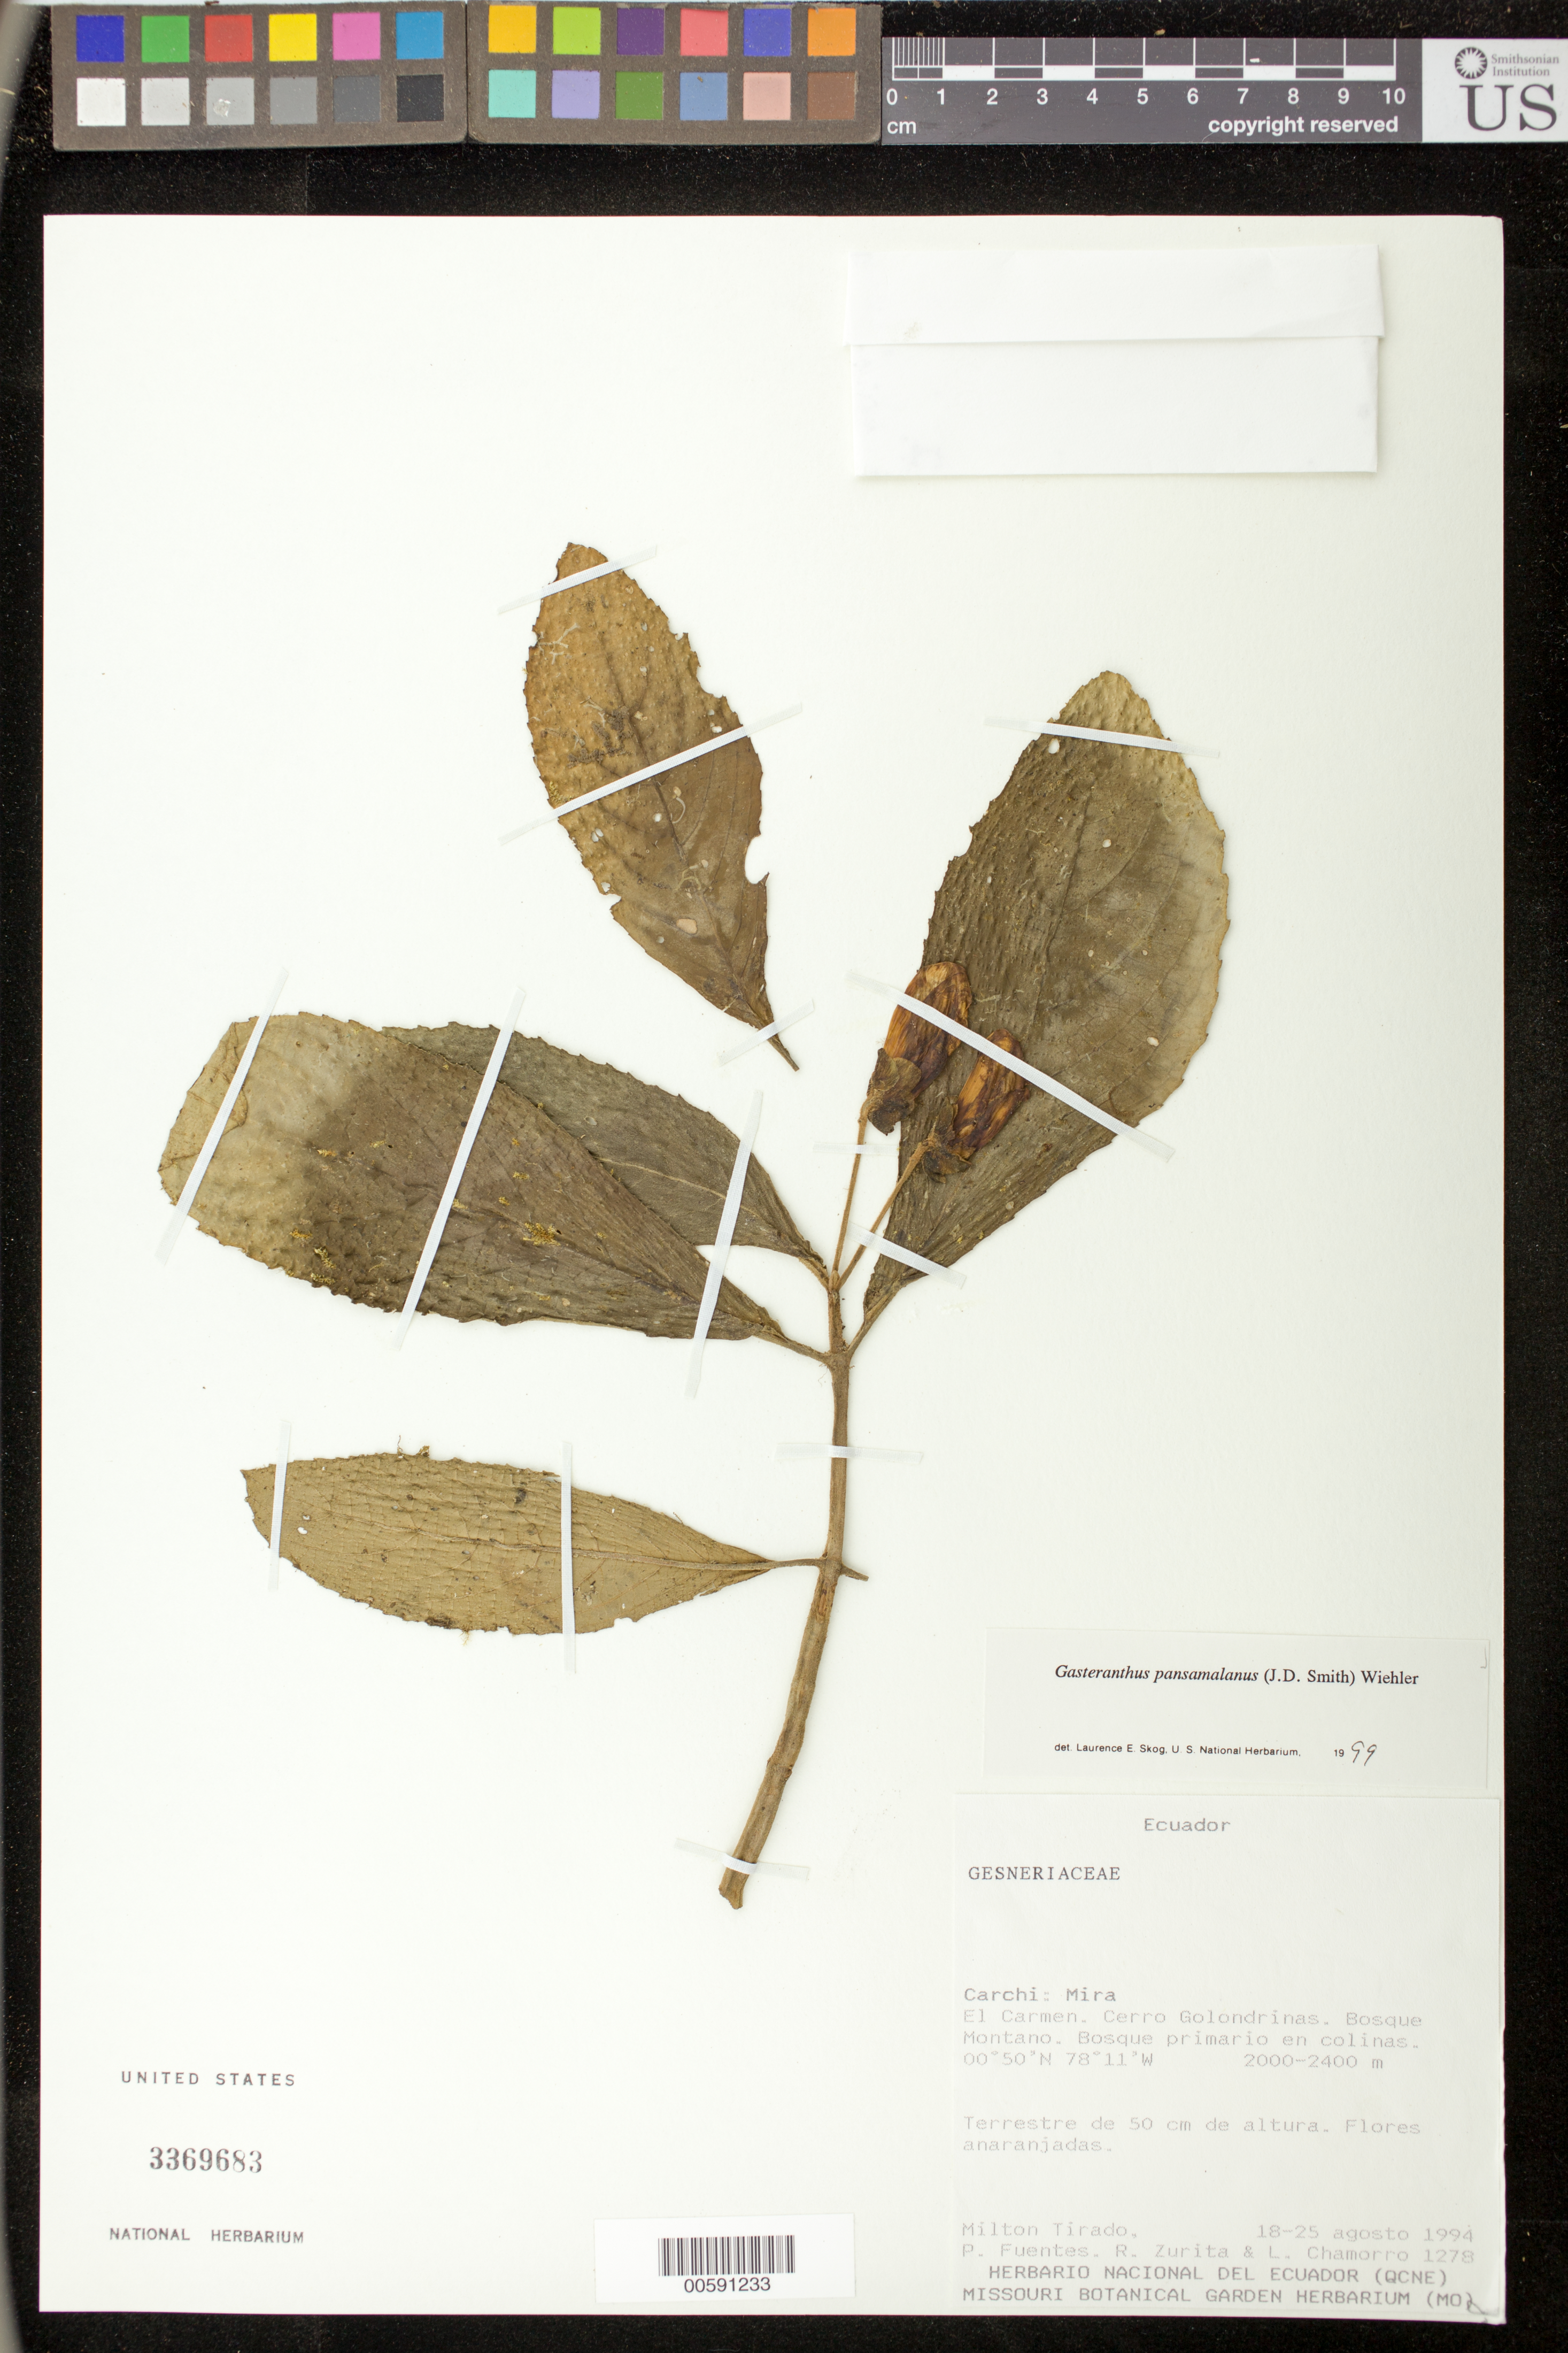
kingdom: Plantae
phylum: Tracheophyta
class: Magnoliopsida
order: Lamiales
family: Gesneriaceae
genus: Gasteranthus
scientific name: Gasteranthus pansamalanus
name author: (Donn. Sm.) Wiehler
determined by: Clark, J. L., (SEL), The Marie Selby Botanical Garden (UNITED STATES)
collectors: M. Tirado, P. Fuentes, R. Zurita & L. Chamorro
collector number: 1278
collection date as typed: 18-25 Aug 1994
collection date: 1994-08-18/1994-08-25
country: Ecuador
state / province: Carchi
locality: Mira; El Carmen, Cerro Golondrinas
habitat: Bosque montano; bosque primario en colinas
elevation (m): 2000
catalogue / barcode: US 3369683